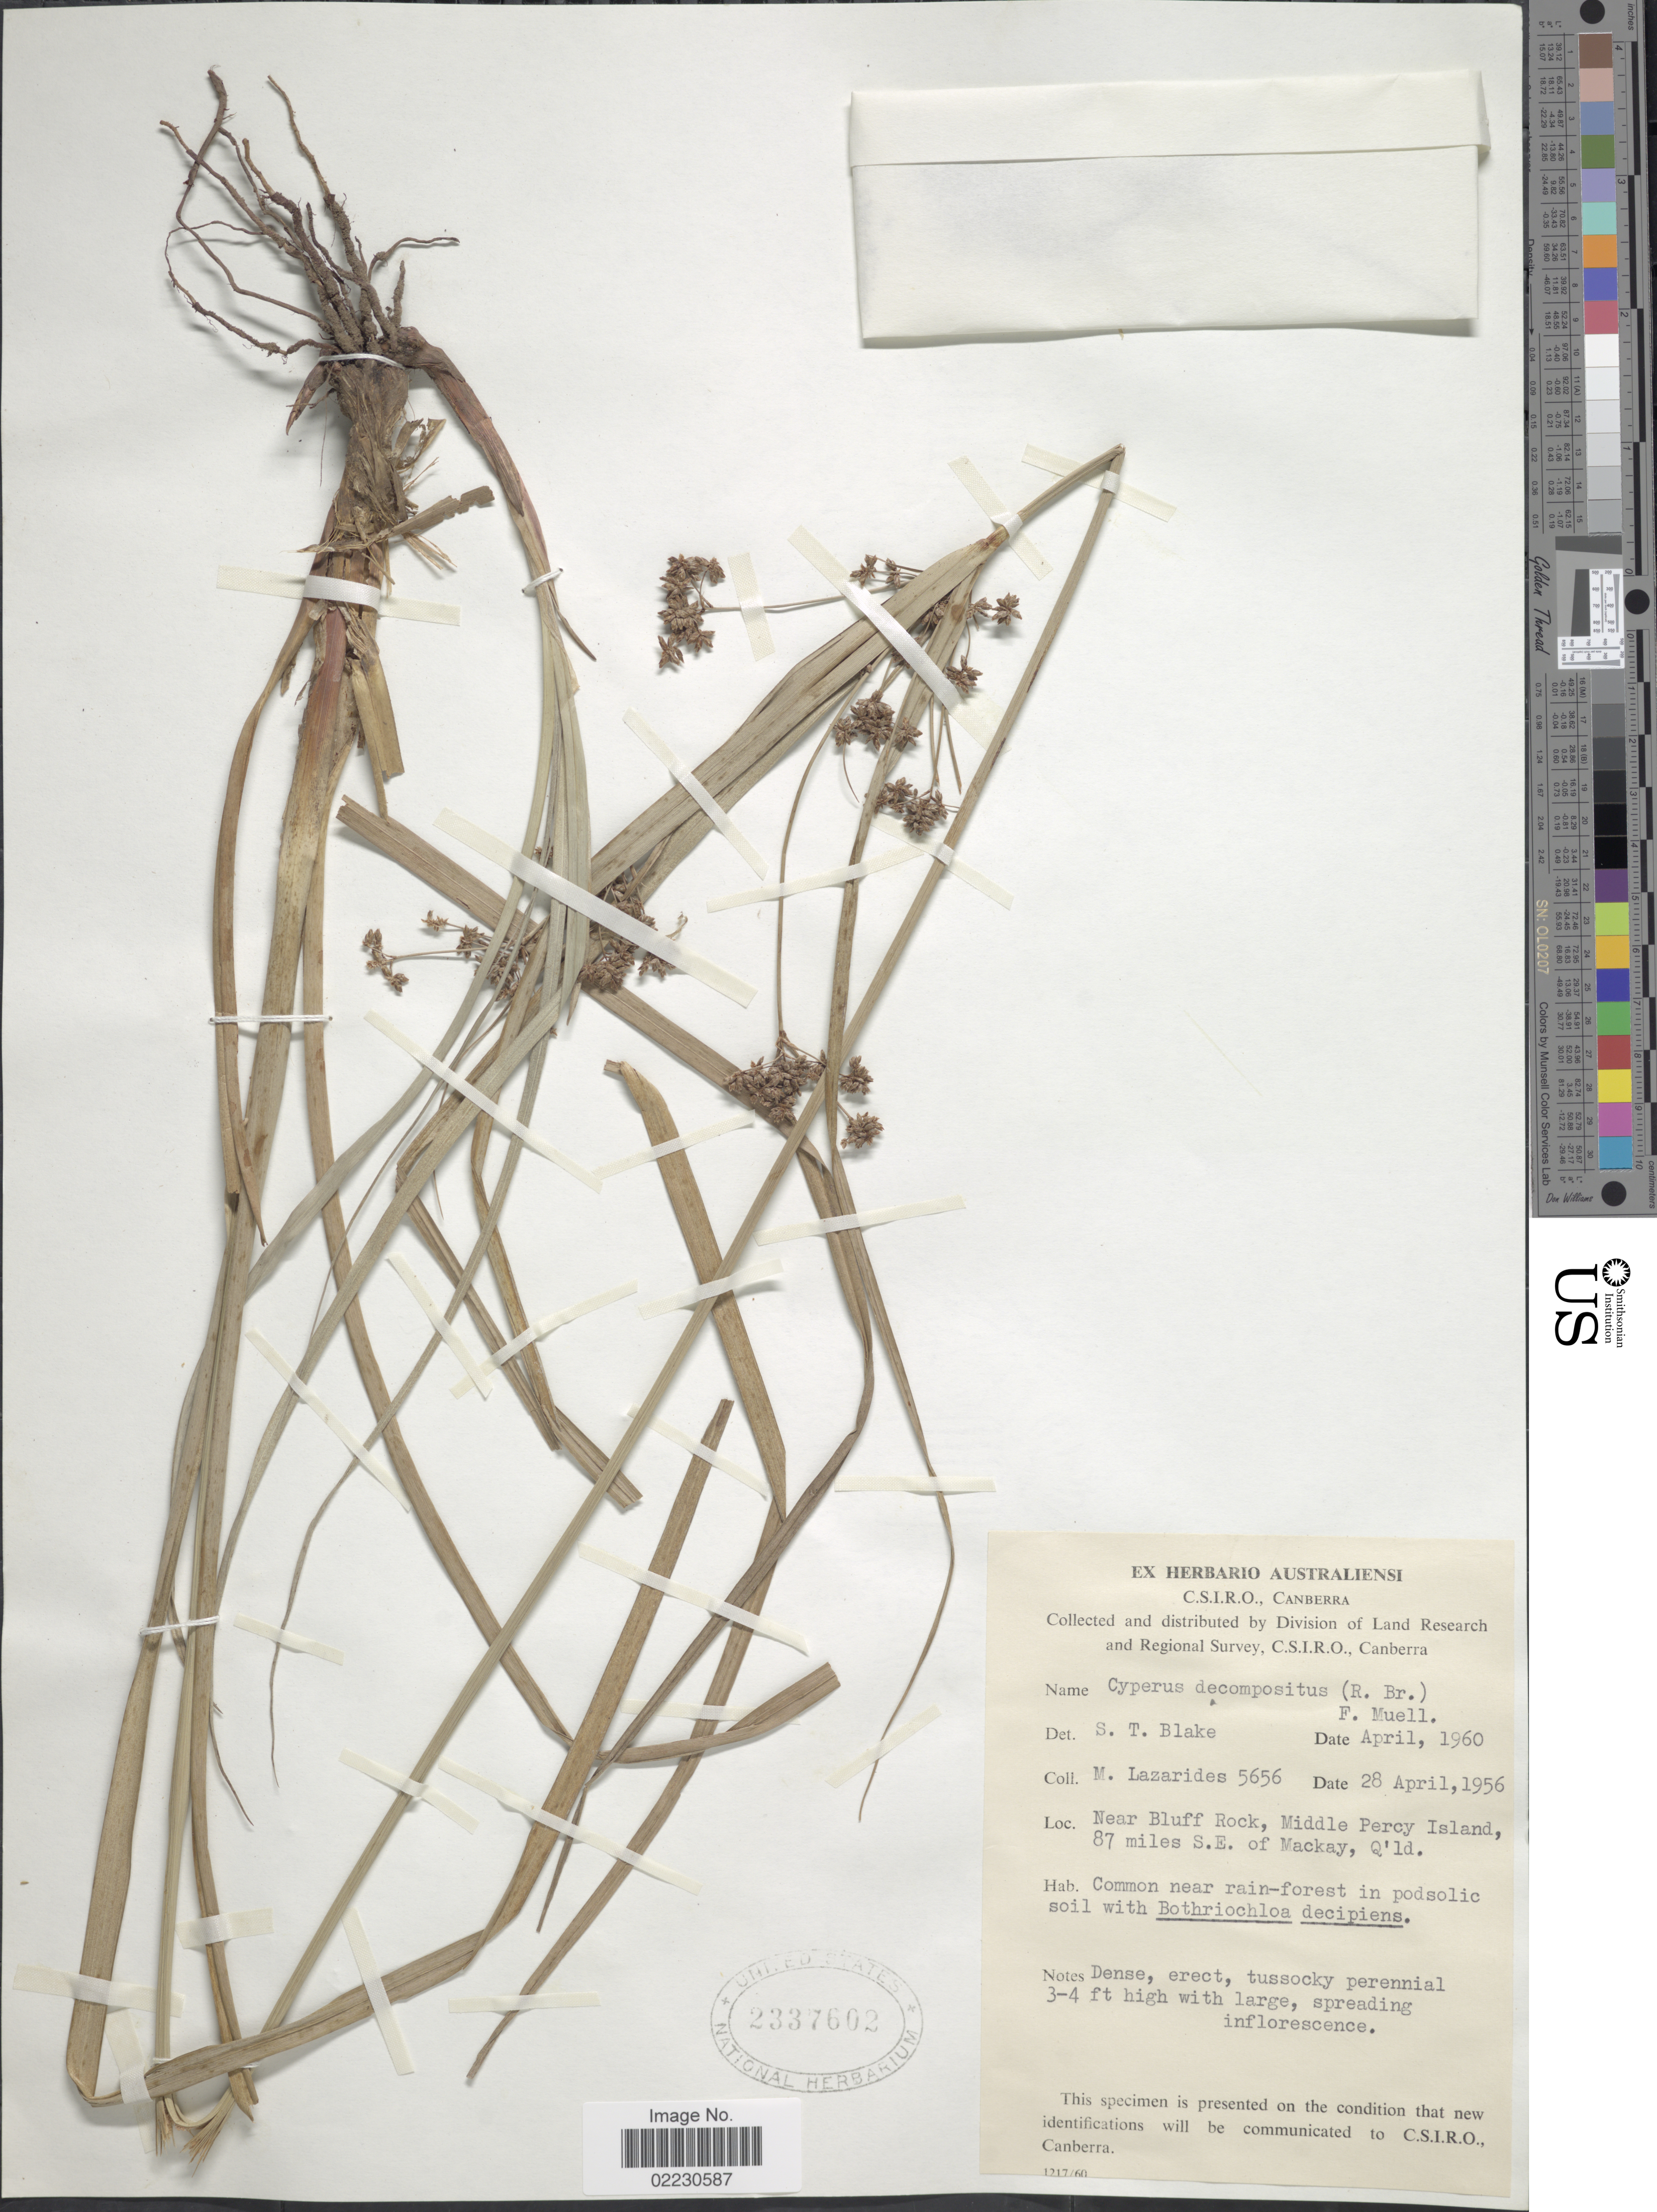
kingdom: Plantae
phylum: Tracheophyta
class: Liliopsida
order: Poales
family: Cyperaceae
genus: Cyperus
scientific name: Cyperus decompositus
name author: (R. Br.) F. Muell.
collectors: M. Lazarides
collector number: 5656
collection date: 1956-04-28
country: Australia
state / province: Queensland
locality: Near Bluff Rock, Middle Percy Island, 87 miles S.E. of Mackay, Q'ld.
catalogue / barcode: US 2337602